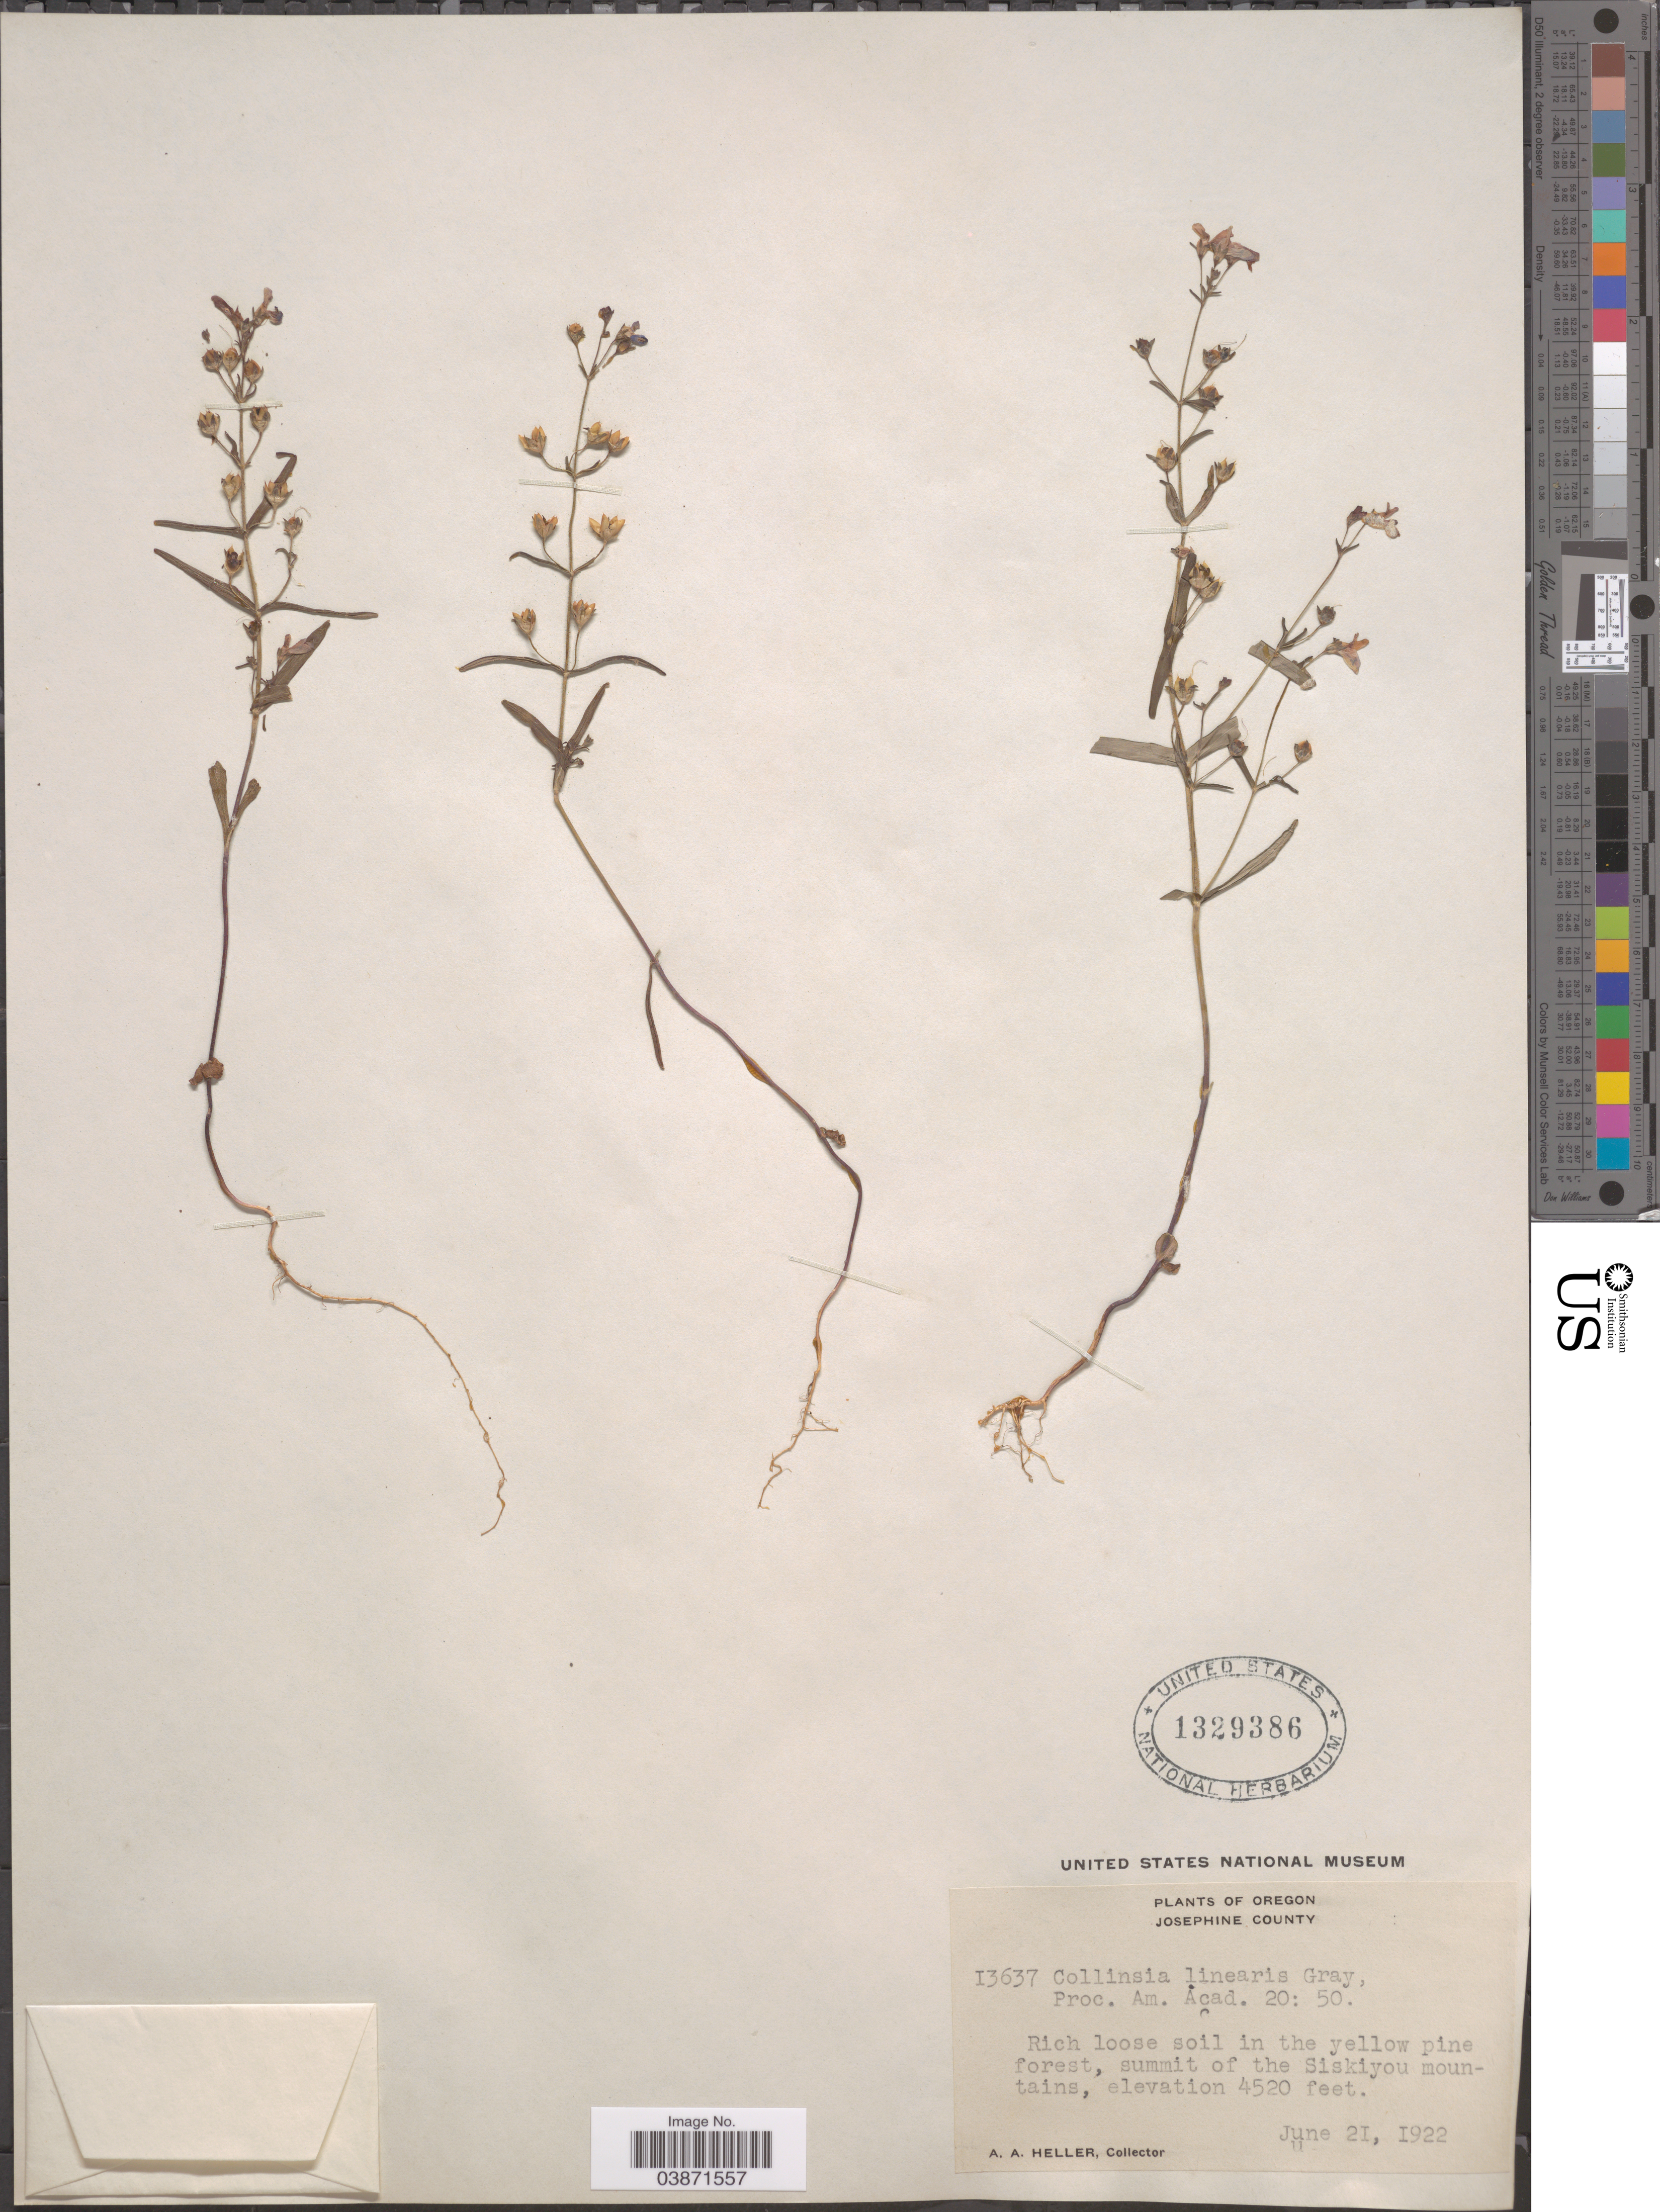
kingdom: Plantae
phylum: Tracheophyta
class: Magnoliopsida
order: Lamiales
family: Plantaginaceae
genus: Collinsia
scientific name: Collinsia rattanii var. linearis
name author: (A. Gray) Newsom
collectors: A. A. Heller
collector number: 13637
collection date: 1922-06-21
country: United States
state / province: Oregon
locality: Josephine County. Summit of the Siskiyou mountains.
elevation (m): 1378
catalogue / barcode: US 1329386